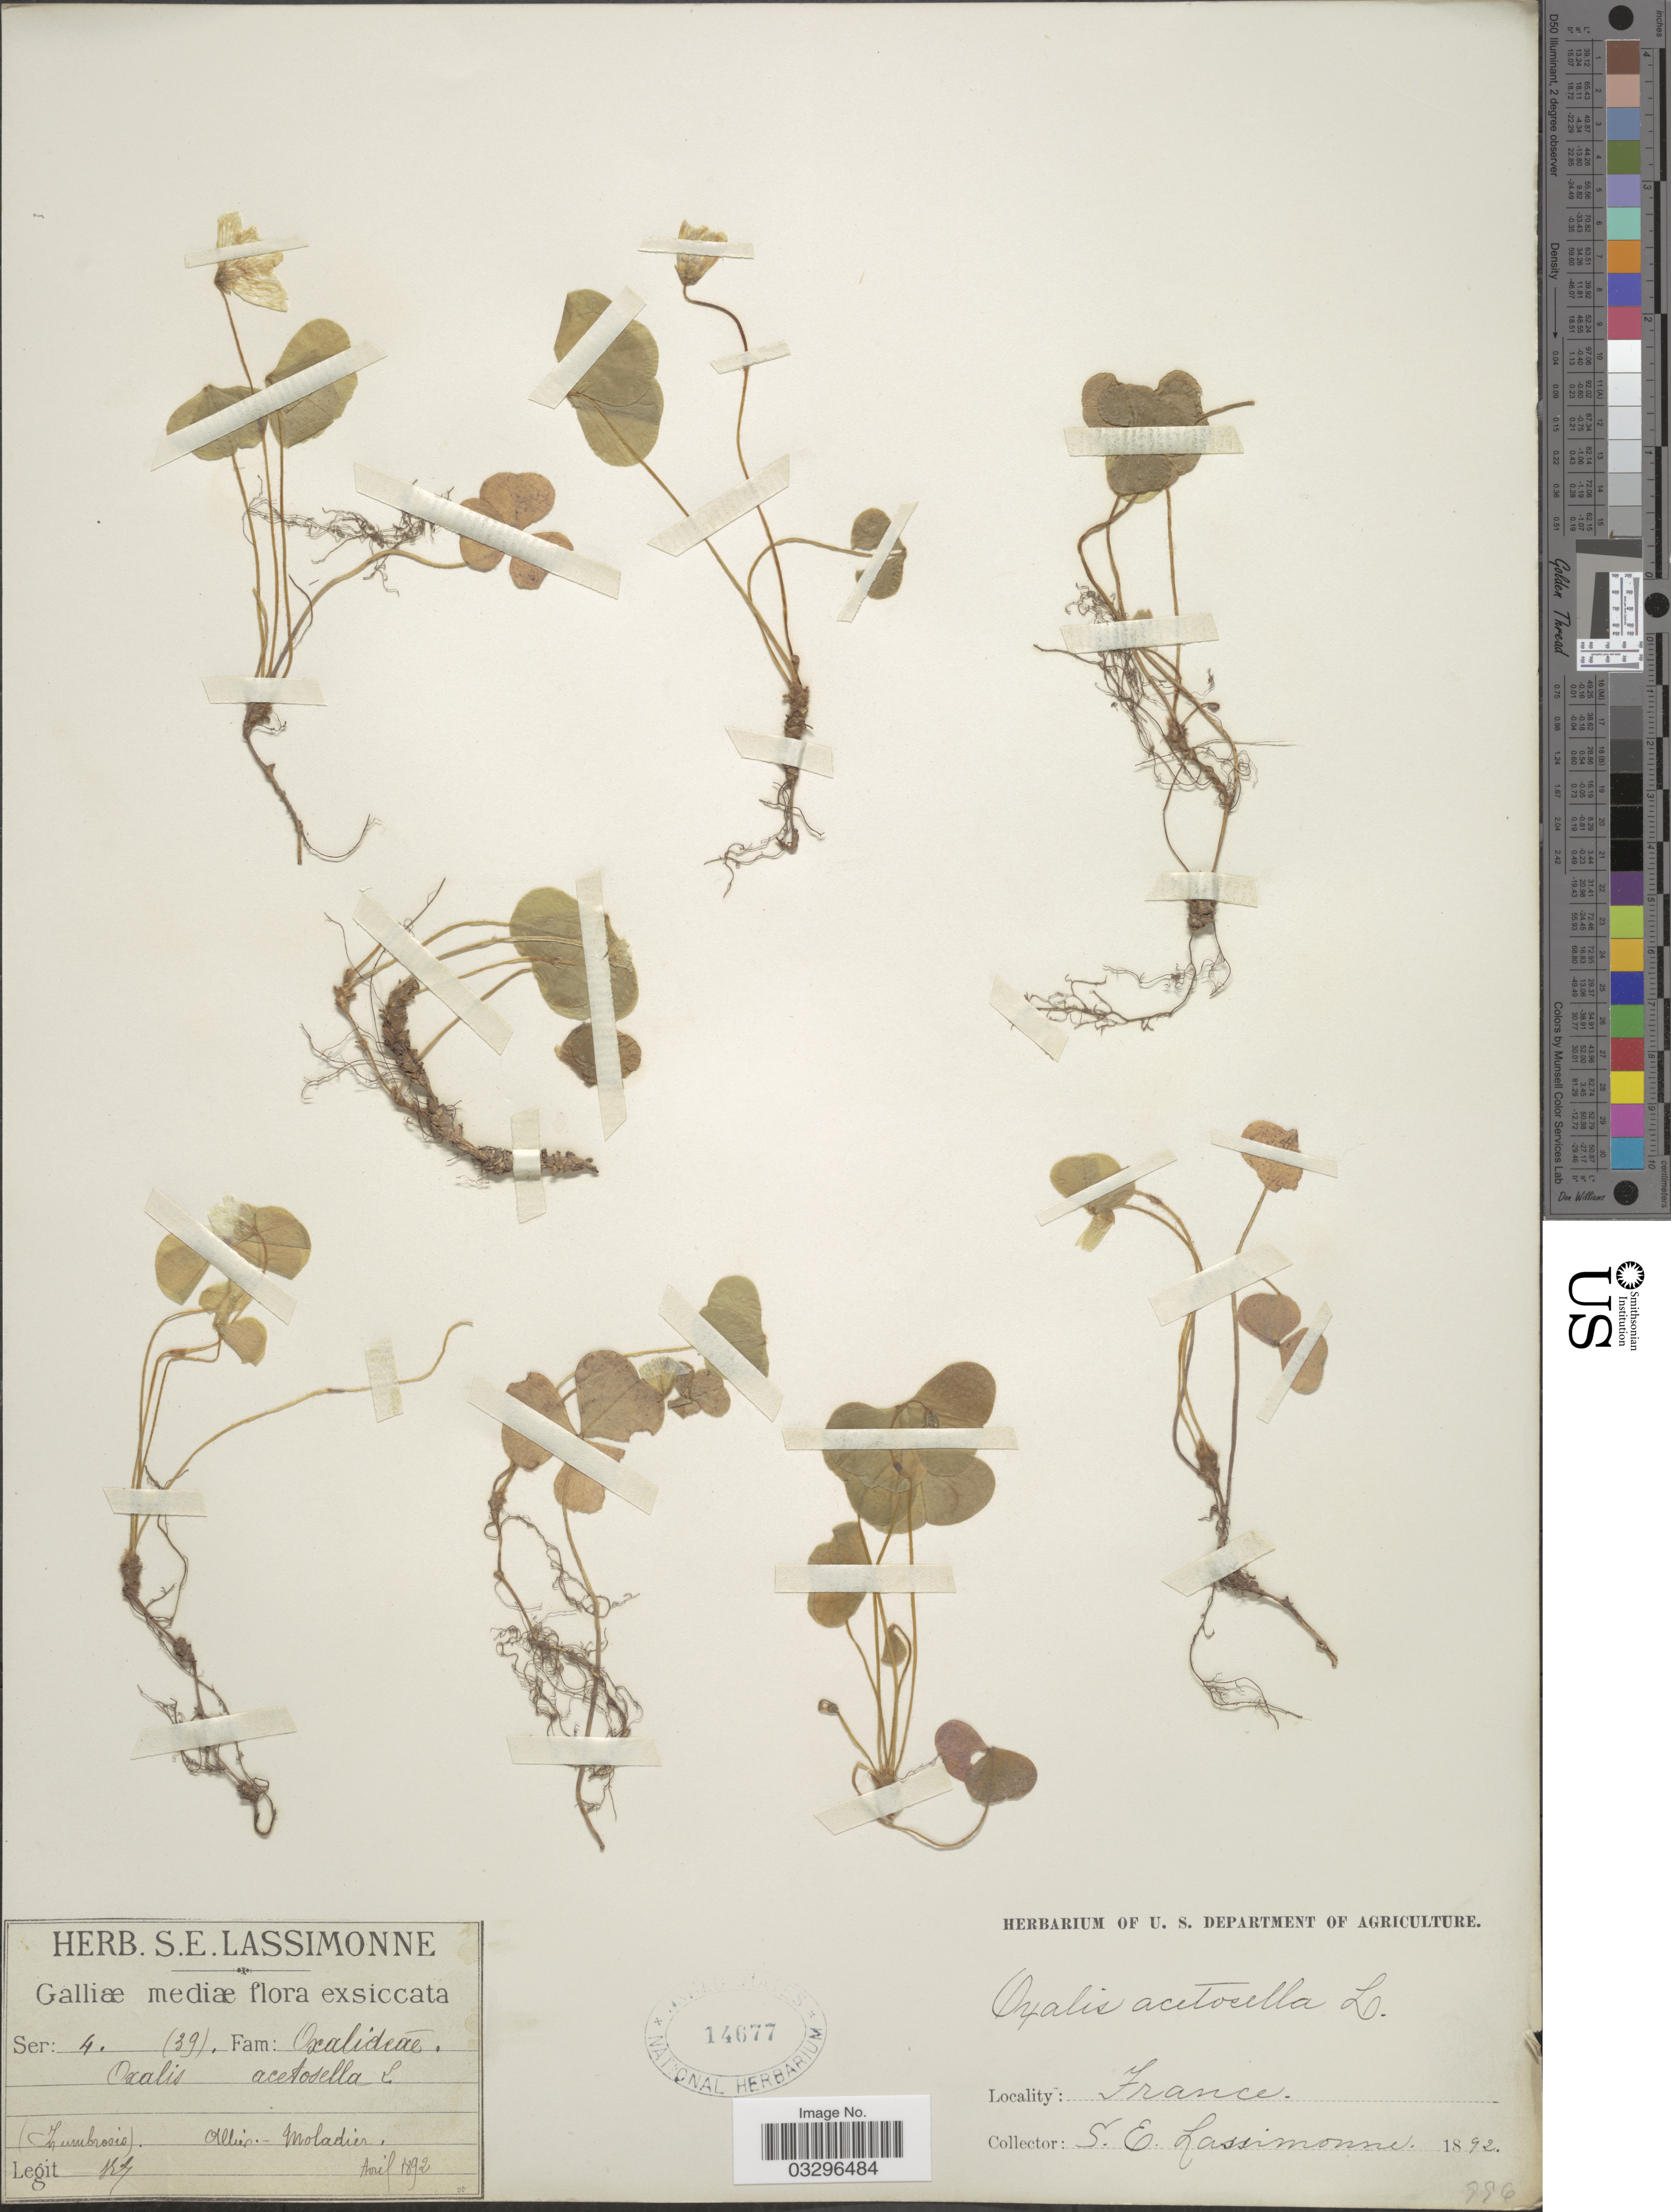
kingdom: Plantae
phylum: Tracheophyta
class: Magnoliopsida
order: Oxalidales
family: Oxalidaceae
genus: Oxalis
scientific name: Oxalis acetosella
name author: L.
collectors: S. Lassimonne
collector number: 39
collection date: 1892-04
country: France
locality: Allier.-Moladier.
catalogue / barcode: US 14677